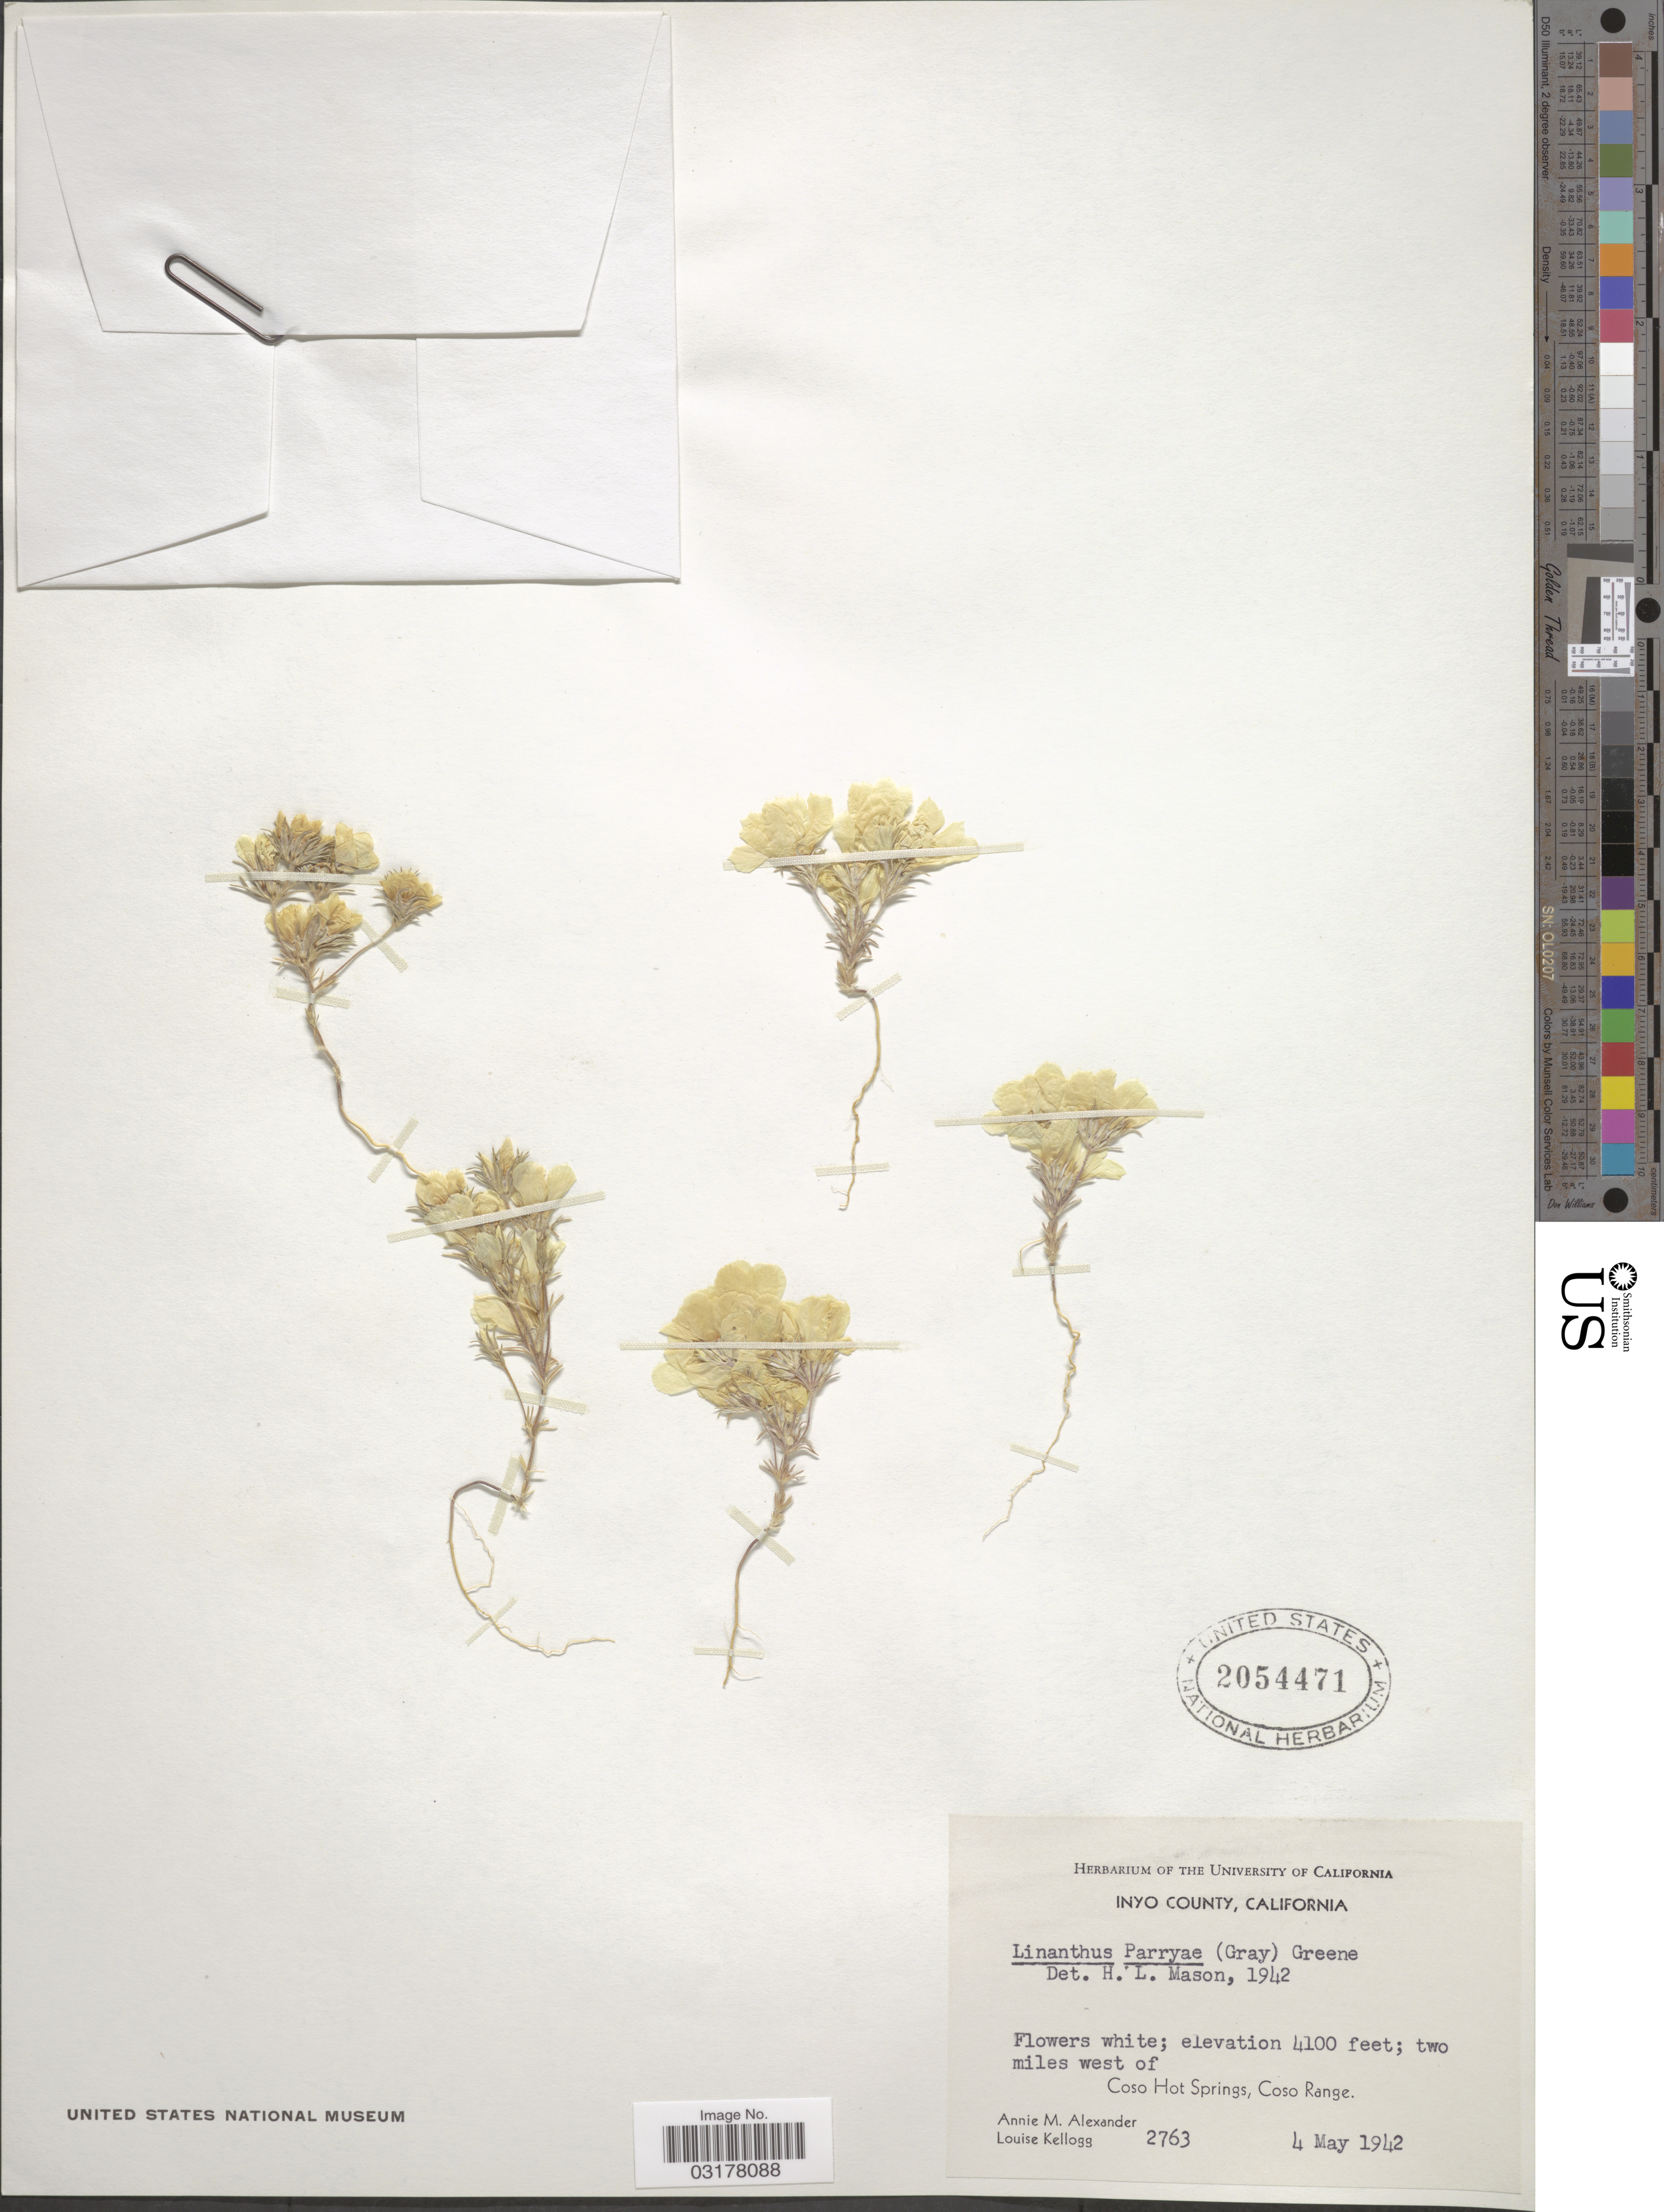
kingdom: Plantae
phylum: Tracheophyta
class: Magnoliopsida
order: Ericales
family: Polemoniaceae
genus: Linanthus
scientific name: Linanthus parryae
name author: (A. Gray) Greene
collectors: A. M. Alexander & L. Kellogg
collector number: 2763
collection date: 1942-05-04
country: United States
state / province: California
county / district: Inyo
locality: Inyo County. Two miles west of Coso Hot Springs, Coso Range.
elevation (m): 1250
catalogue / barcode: US 2054471